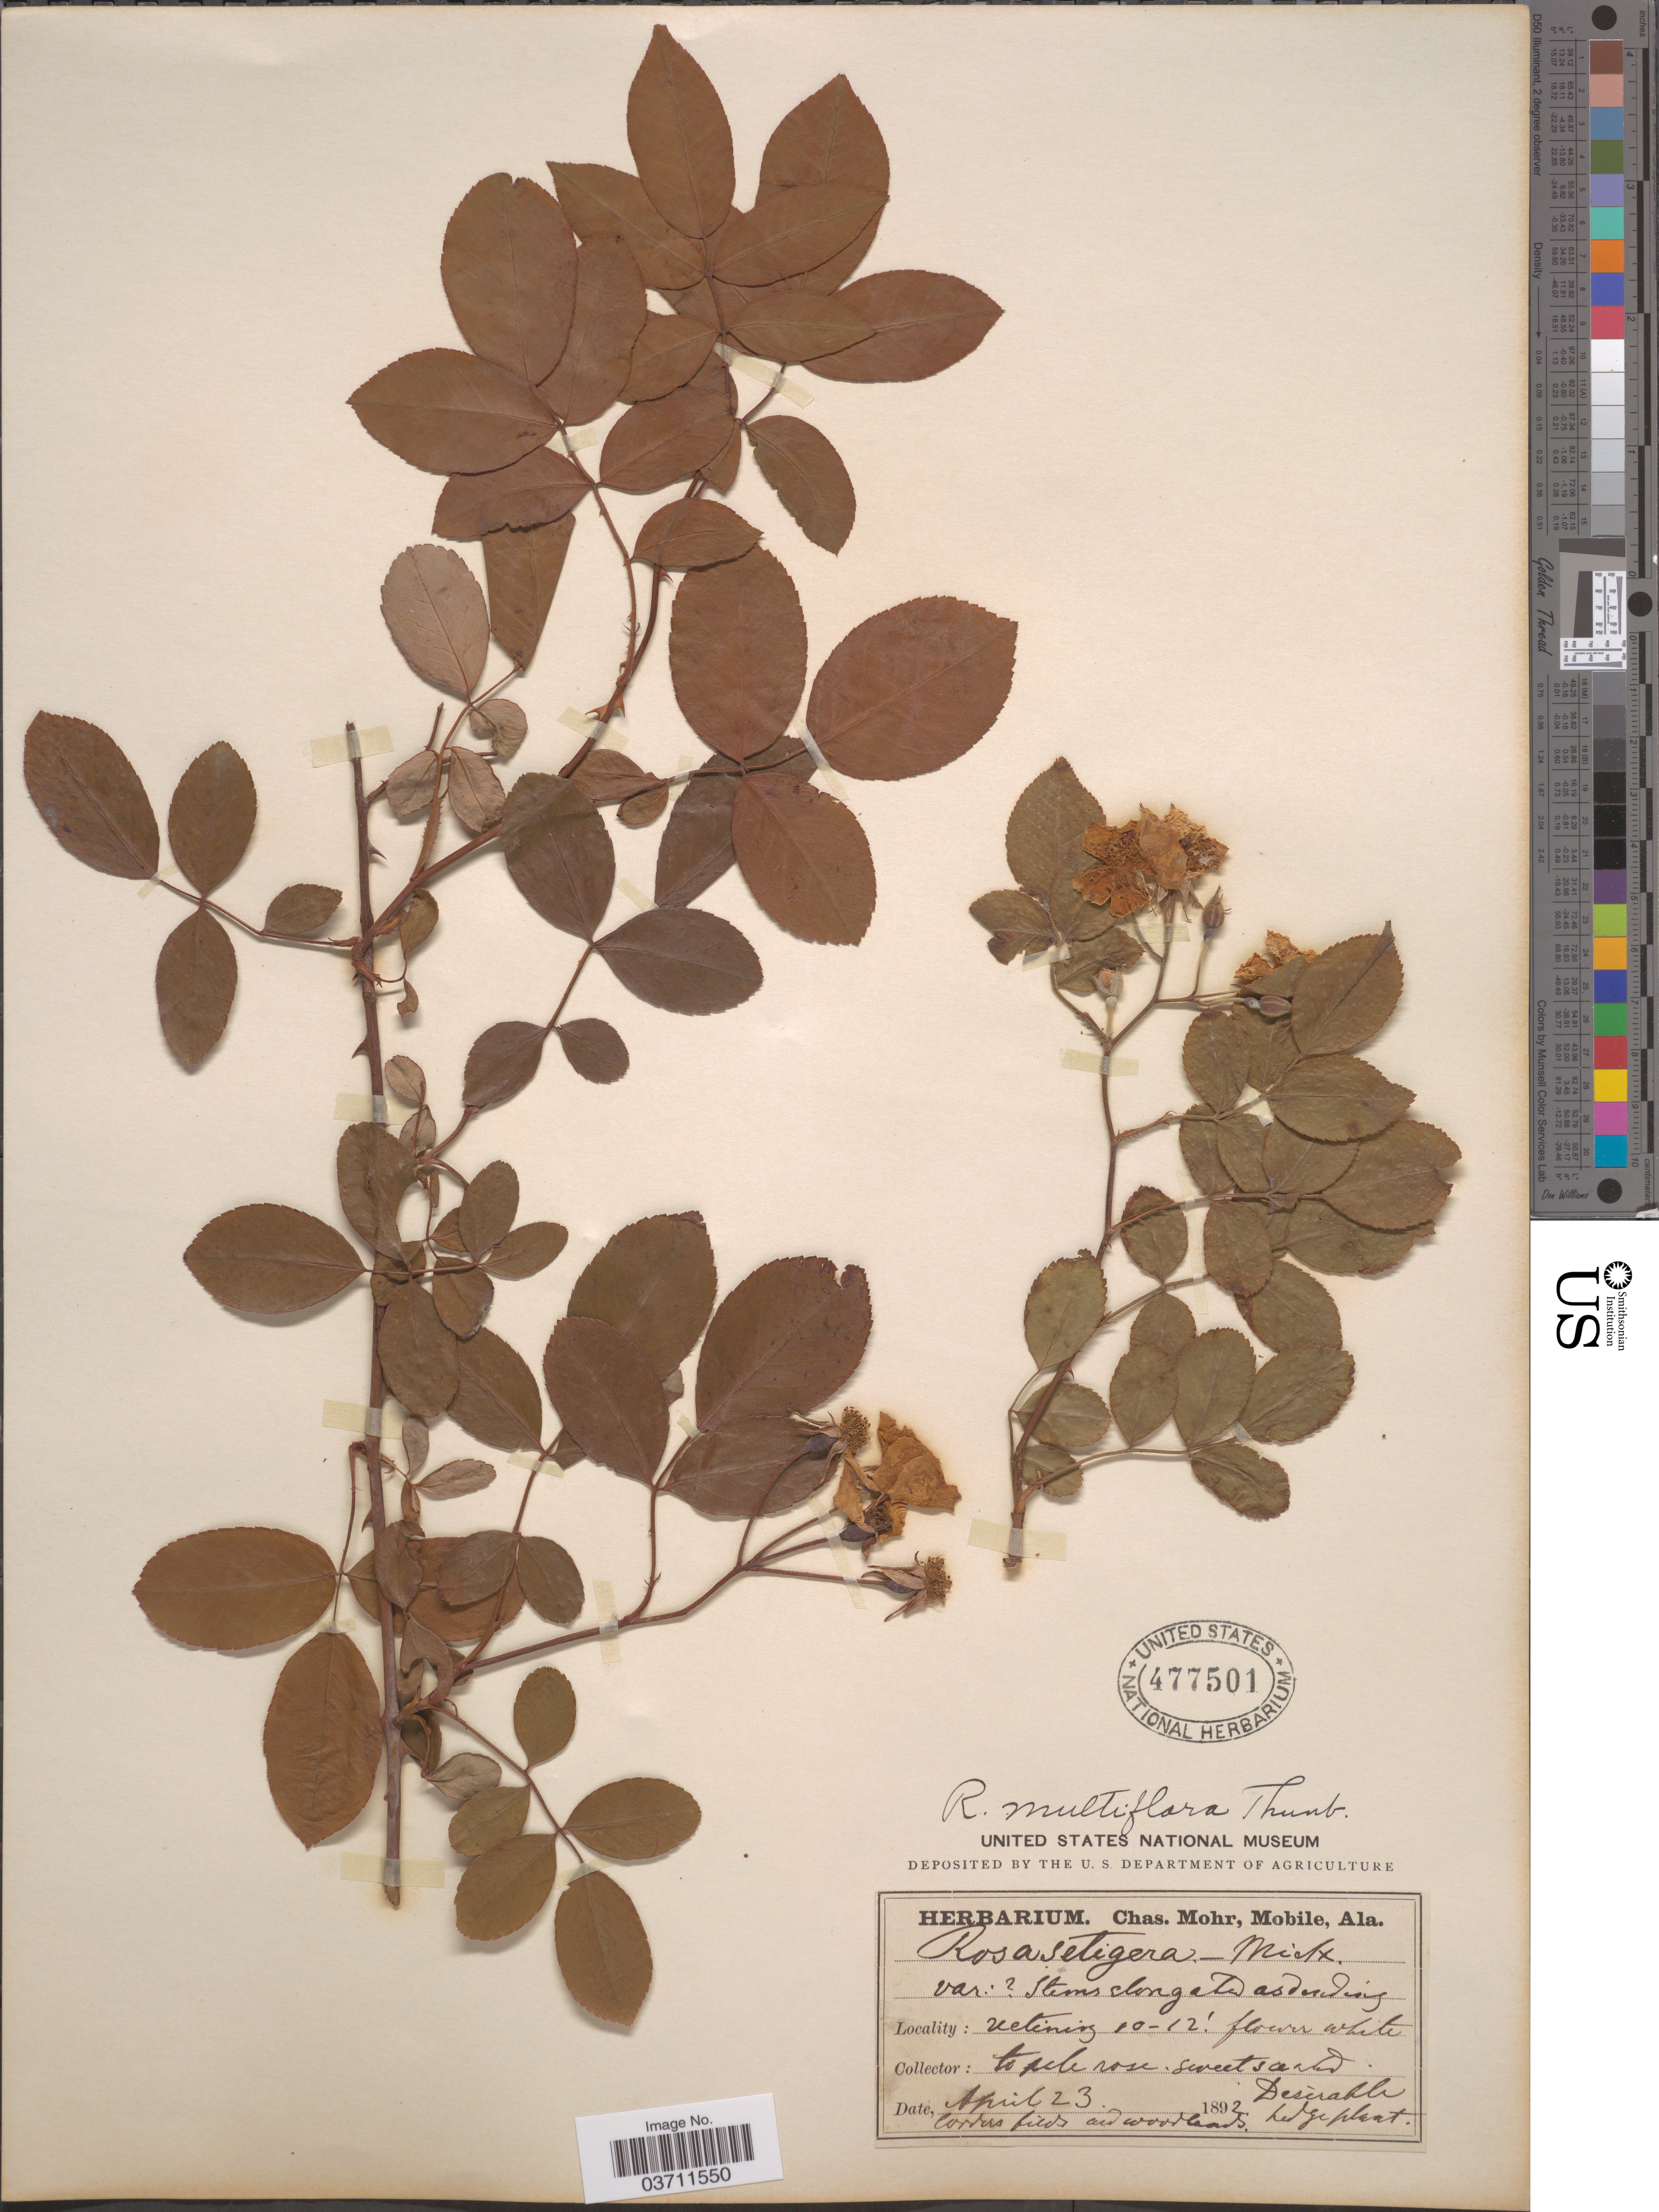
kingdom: Plantae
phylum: Tracheophyta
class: Magnoliopsida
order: Rosales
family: Rosaceae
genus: Rosa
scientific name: Rosa multiflora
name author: Thunb.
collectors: ex herb. Charles Mohr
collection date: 1892-04-23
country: United States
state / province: Alabama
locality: Borders fields and woodlands.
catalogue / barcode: US 477501